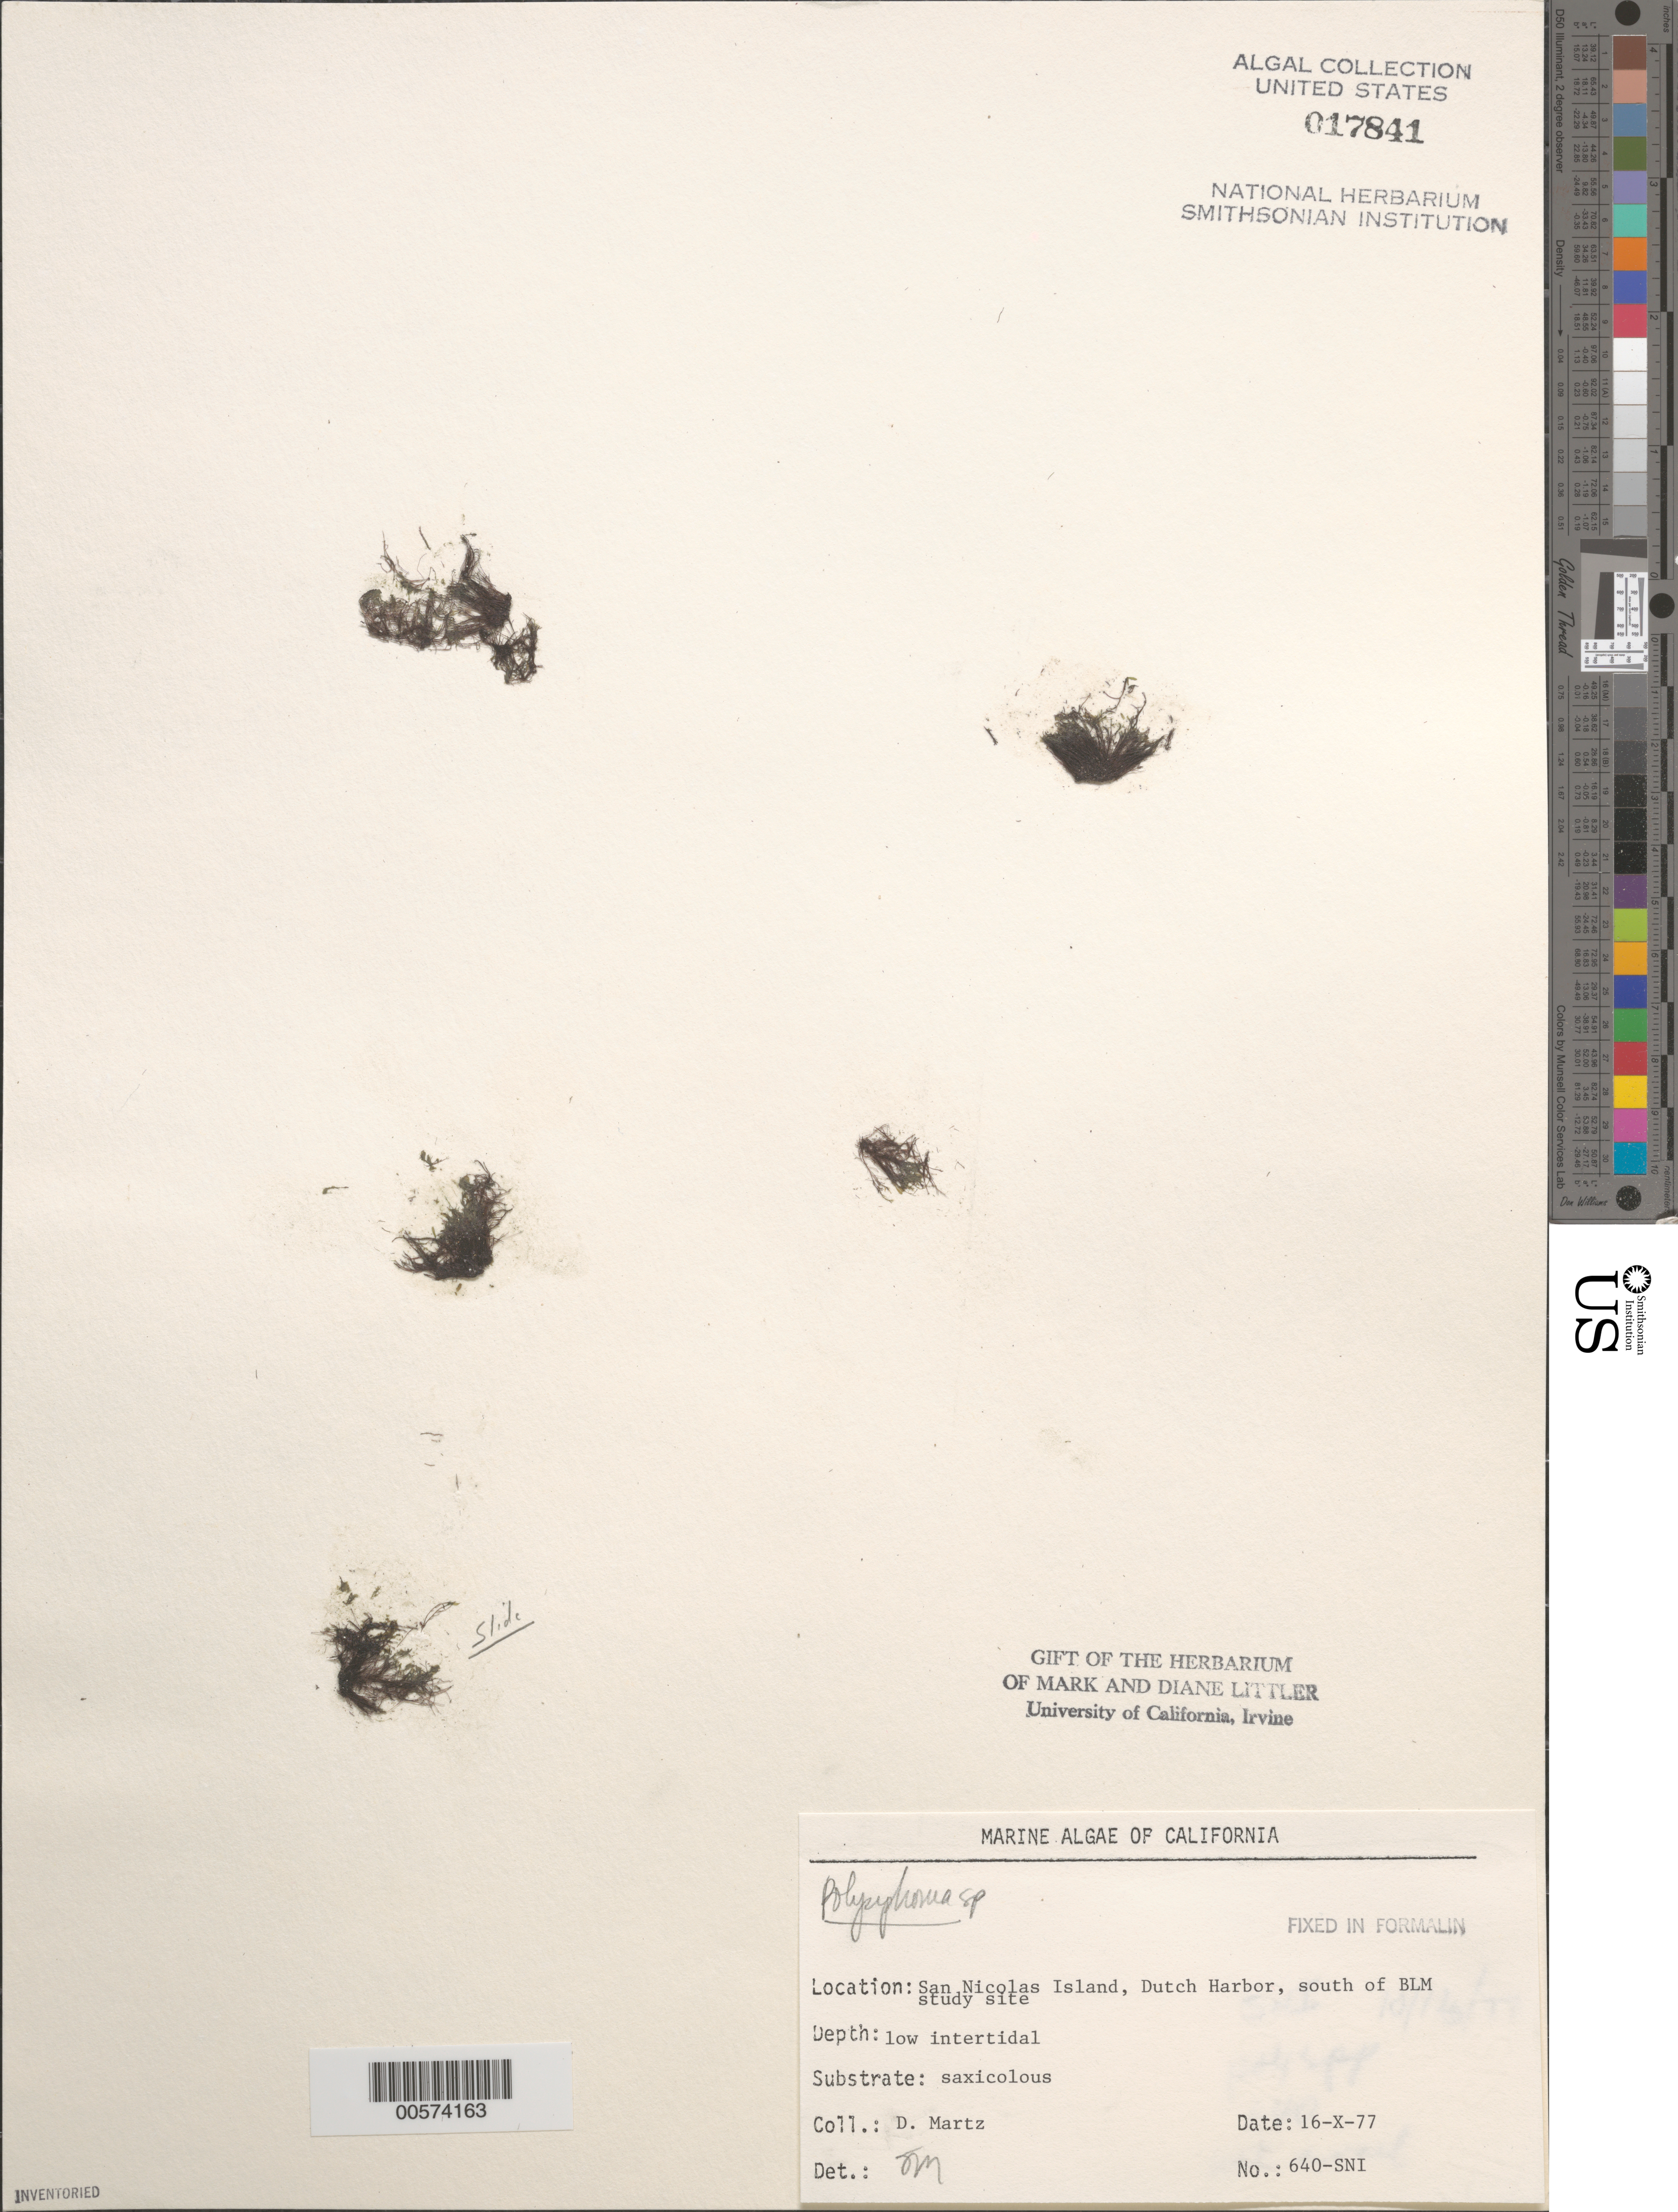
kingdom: Plantae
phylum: Rhodophyta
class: Florideophyceae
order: Ceramiales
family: Rhodomelaceae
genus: Polysiphonia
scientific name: Polysiphonia sp.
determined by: Murray, S. N.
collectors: D. Martz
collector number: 640-sni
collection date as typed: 16 Oct 1977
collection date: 1977-10-16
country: United States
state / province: California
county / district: Ventura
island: San Nicolas Island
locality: Dutch Harbor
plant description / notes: BLM-SOCALBIGHT Rocky Intertidal Survey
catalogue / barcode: US 17841